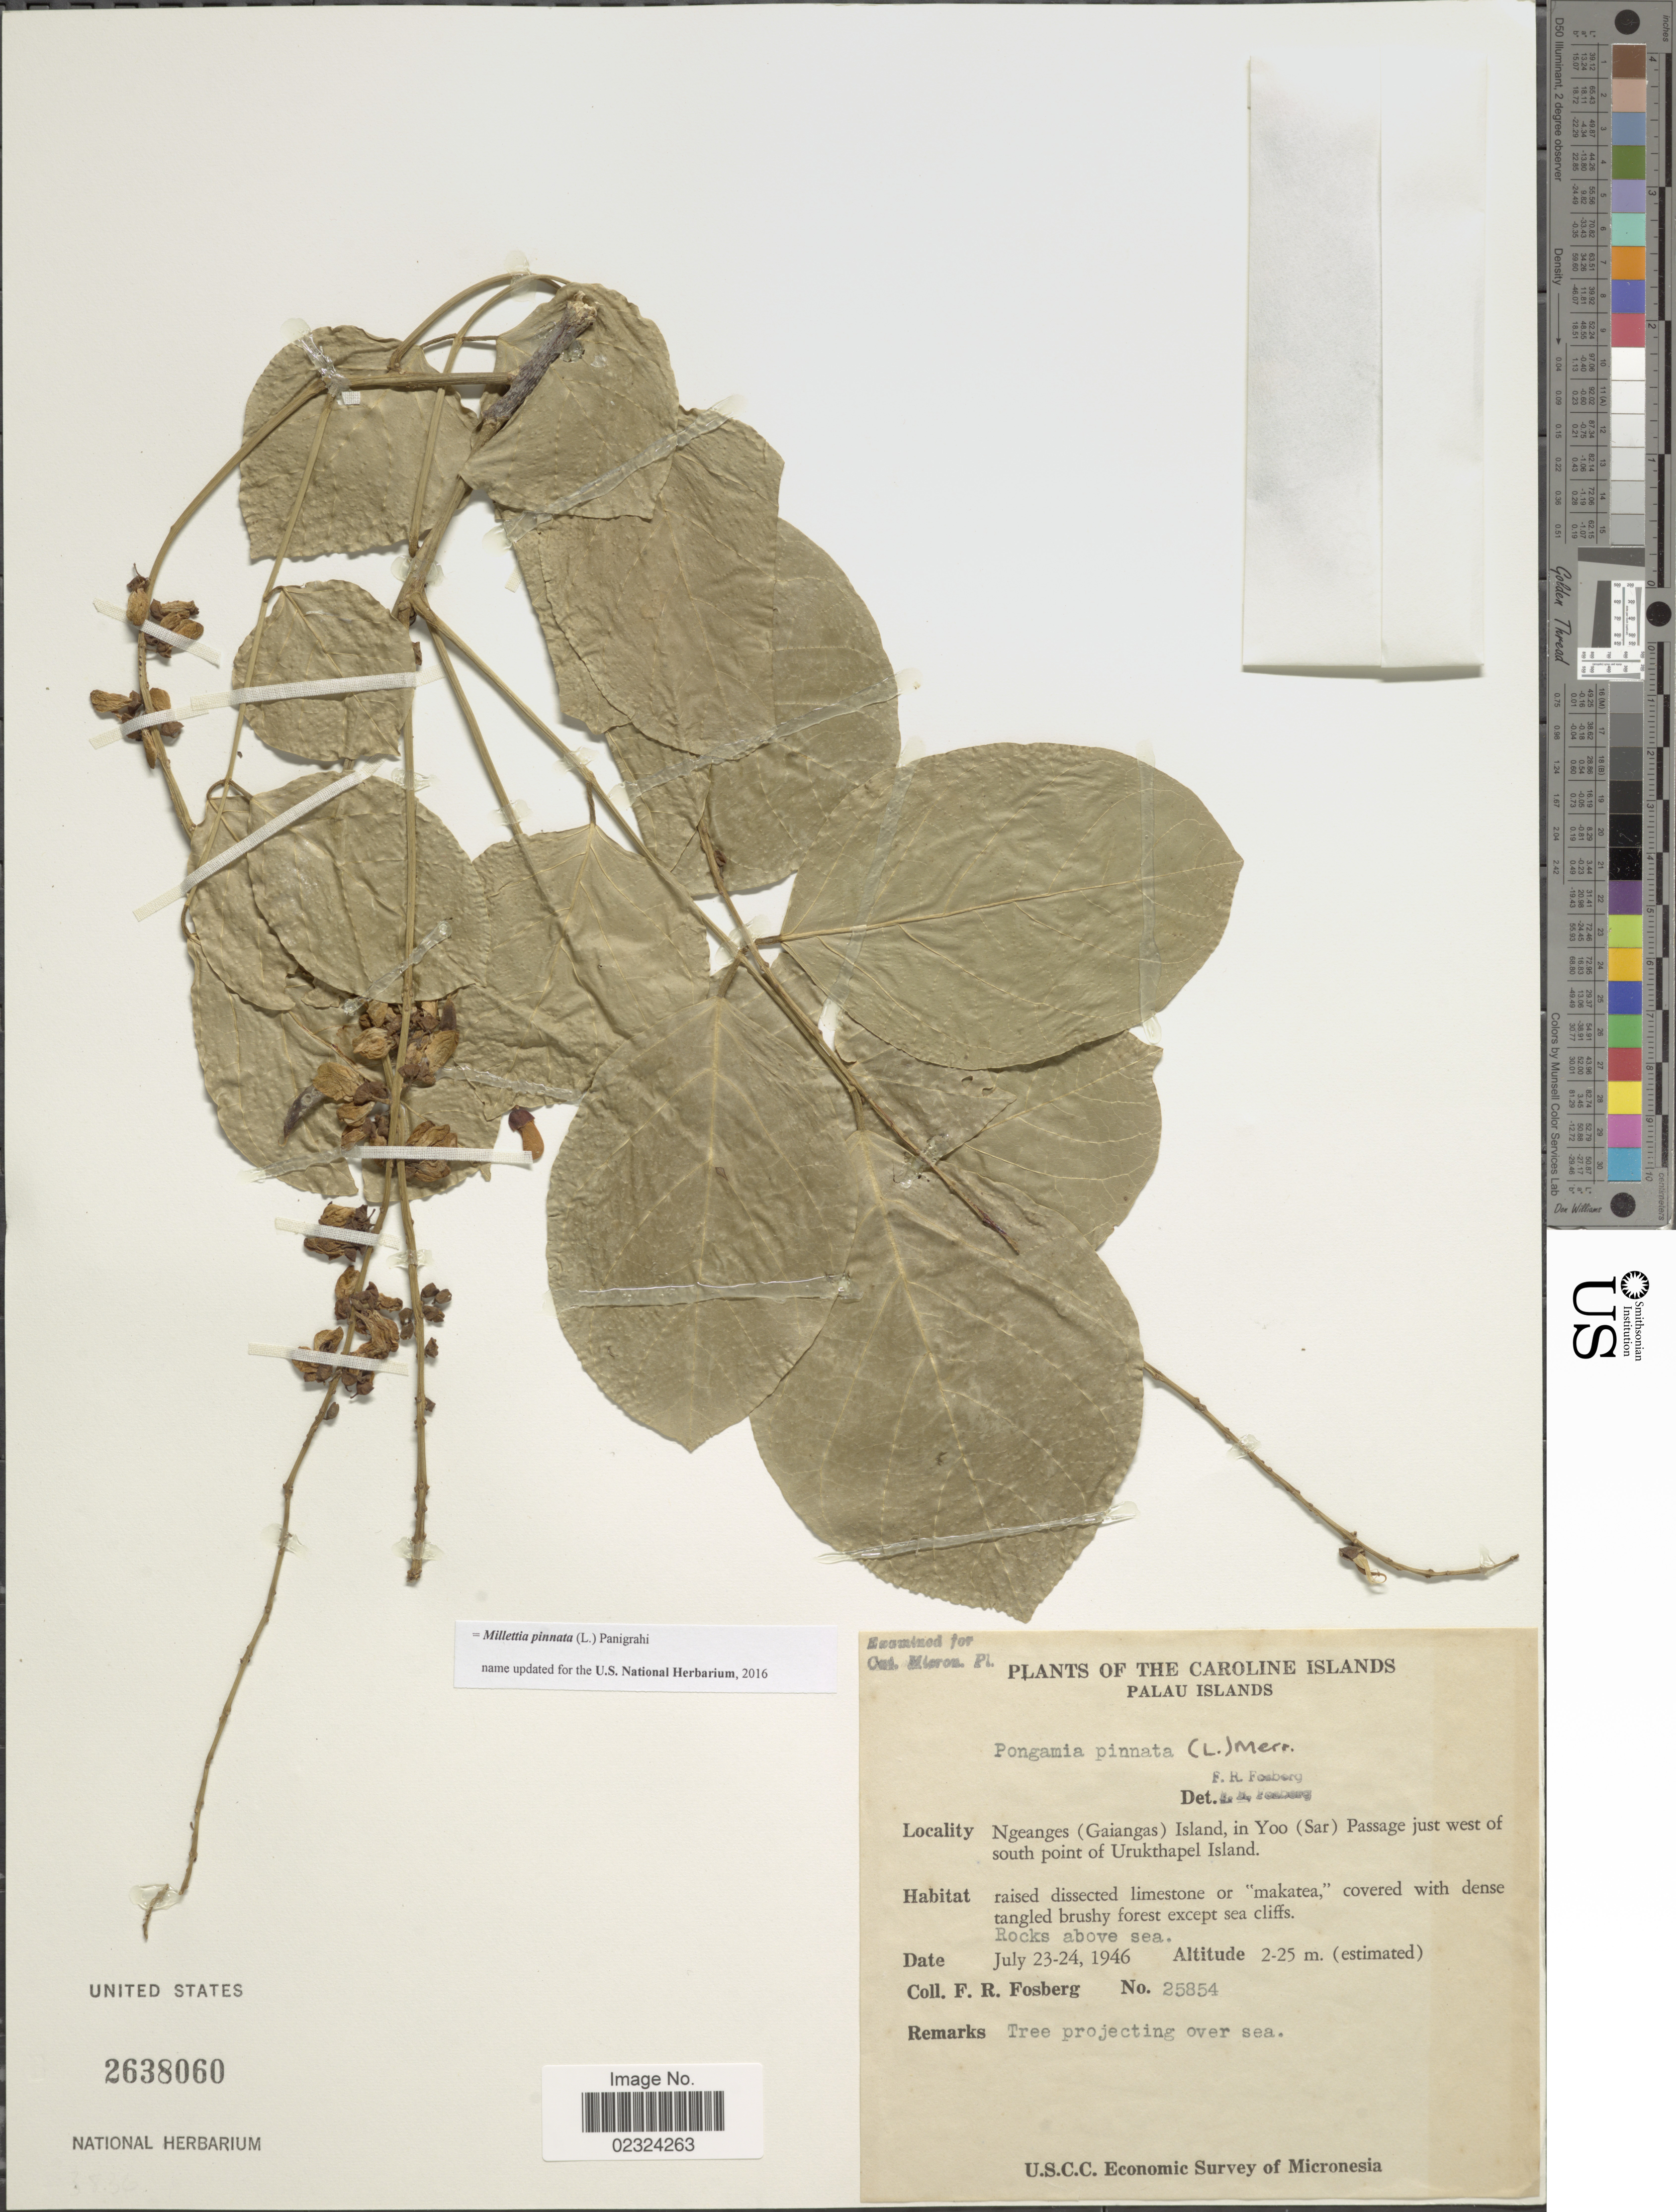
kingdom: Plantae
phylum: Tracheophyta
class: Magnoliopsida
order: Fabales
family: Fabaceae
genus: Millettia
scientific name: Millettia pinnata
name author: (L.) Panigrahi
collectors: F. R. Fosberg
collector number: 25854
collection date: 1946-07-23/1946-07-24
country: Palau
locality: Caroline Islands. Palau Group. Angaur Island, south side of island.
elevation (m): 2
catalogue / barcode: US 2638060